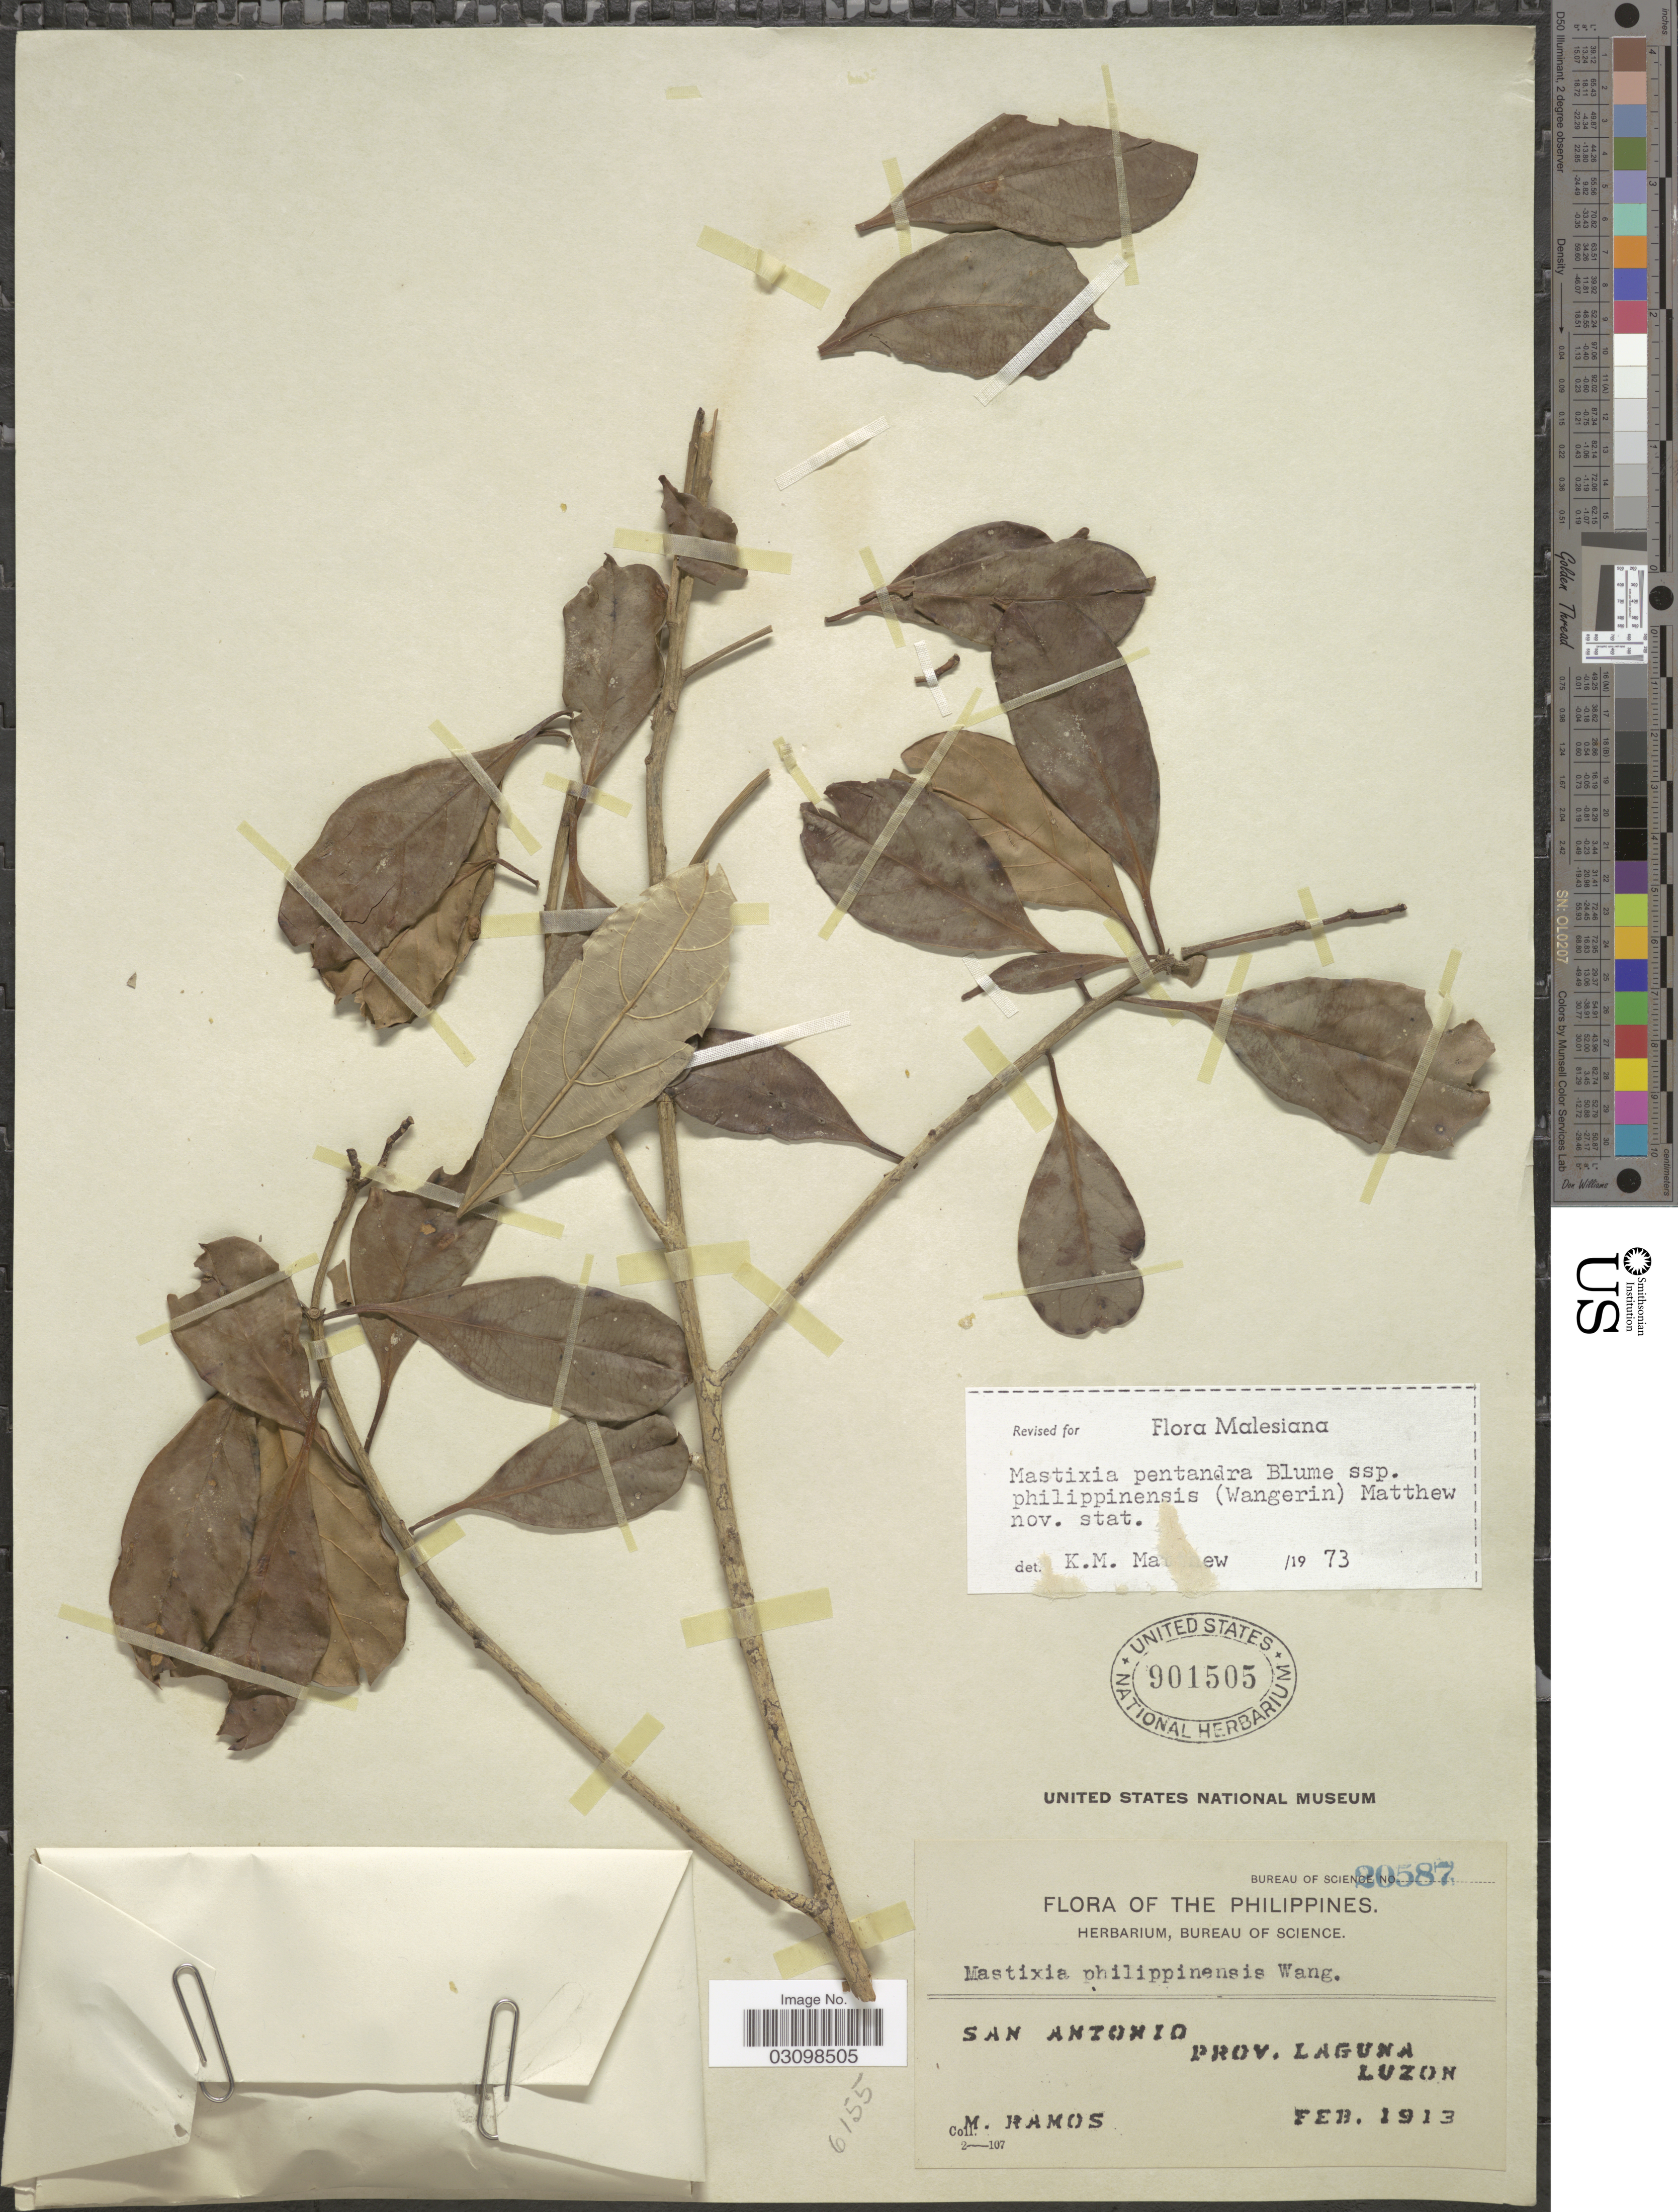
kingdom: Plantae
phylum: Tracheophyta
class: Magnoliopsida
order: Cornales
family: Nyssaceae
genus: Mastixia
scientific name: Mastixia pentandra subsp. philippinensis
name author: Wangerin & K.M. Matthew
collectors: M. Ramos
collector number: Bureau of science 20587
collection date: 1913-02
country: Philippines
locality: San Antonio, Prov. Laguna, Luzon.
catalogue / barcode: US 901505